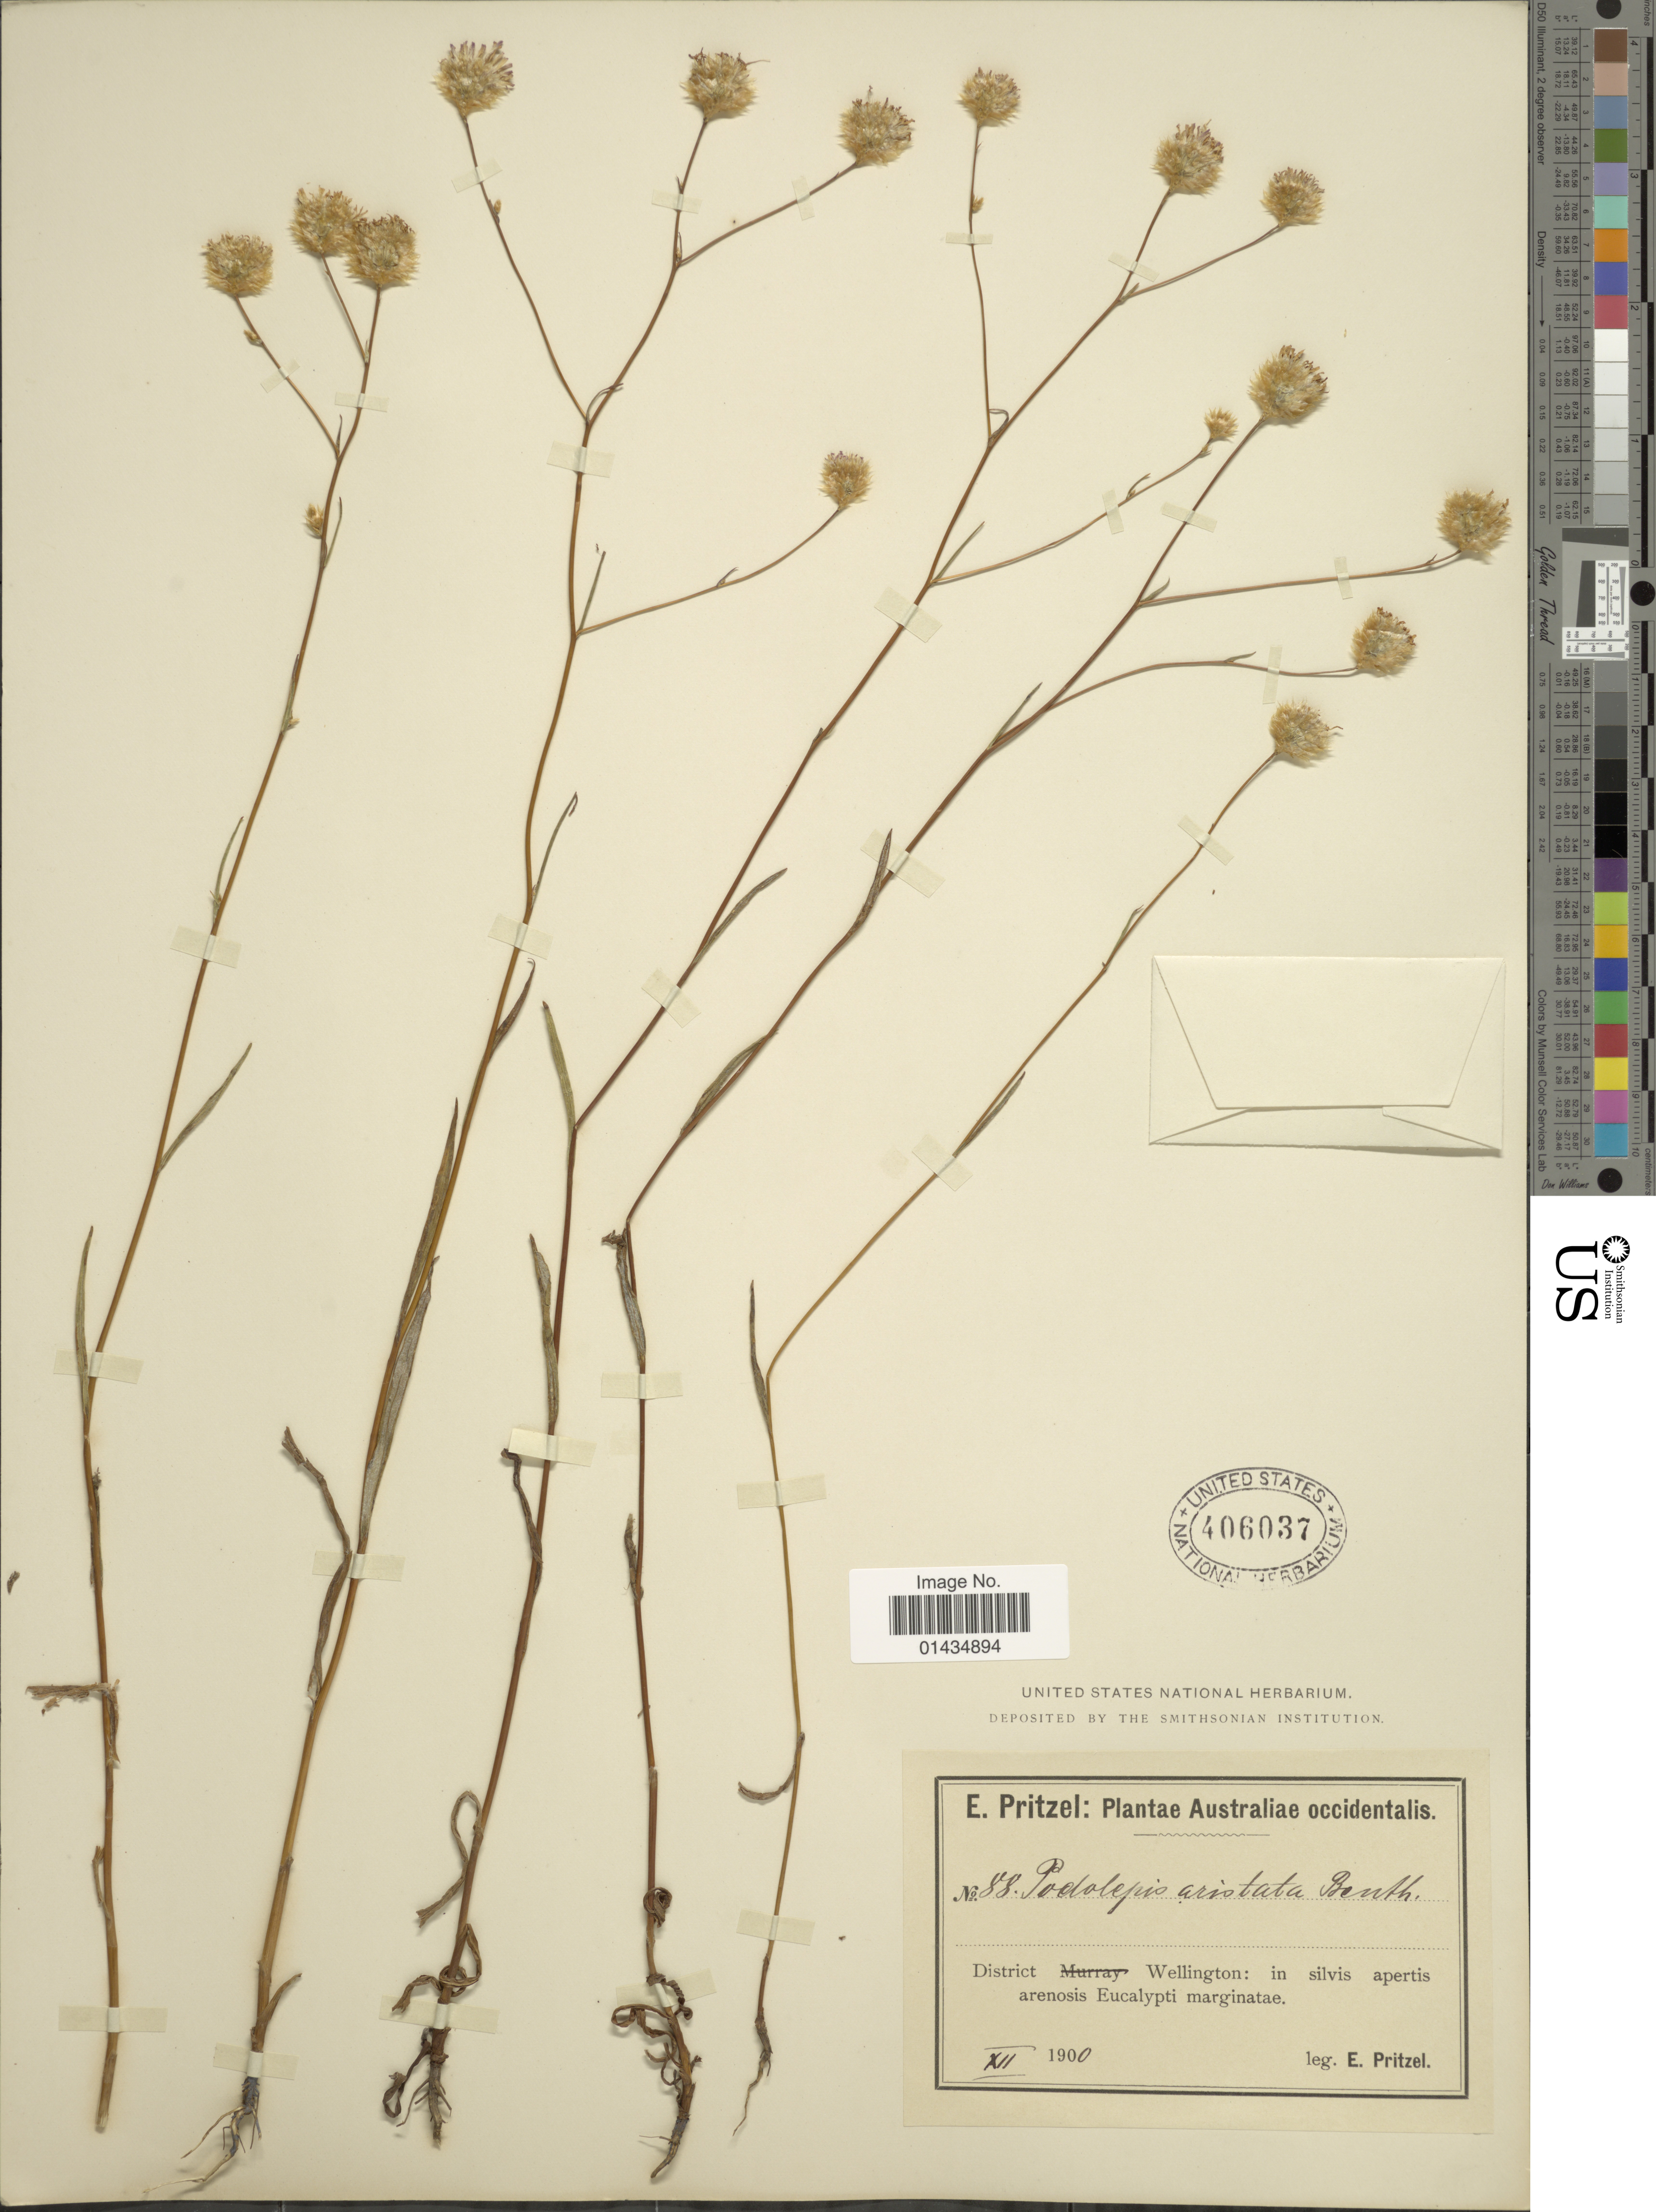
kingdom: Plantae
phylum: Tracheophyta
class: Magnoliopsida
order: Asterales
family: Asteraceae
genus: Podolepis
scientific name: Podolepis aristata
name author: Benth.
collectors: E. G. Pritzel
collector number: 88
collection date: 1900-12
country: Australia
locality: Australiae occidentalis, district Wellington: in silvis apertis arenosis Eucalypti marginatae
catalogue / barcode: US 406037